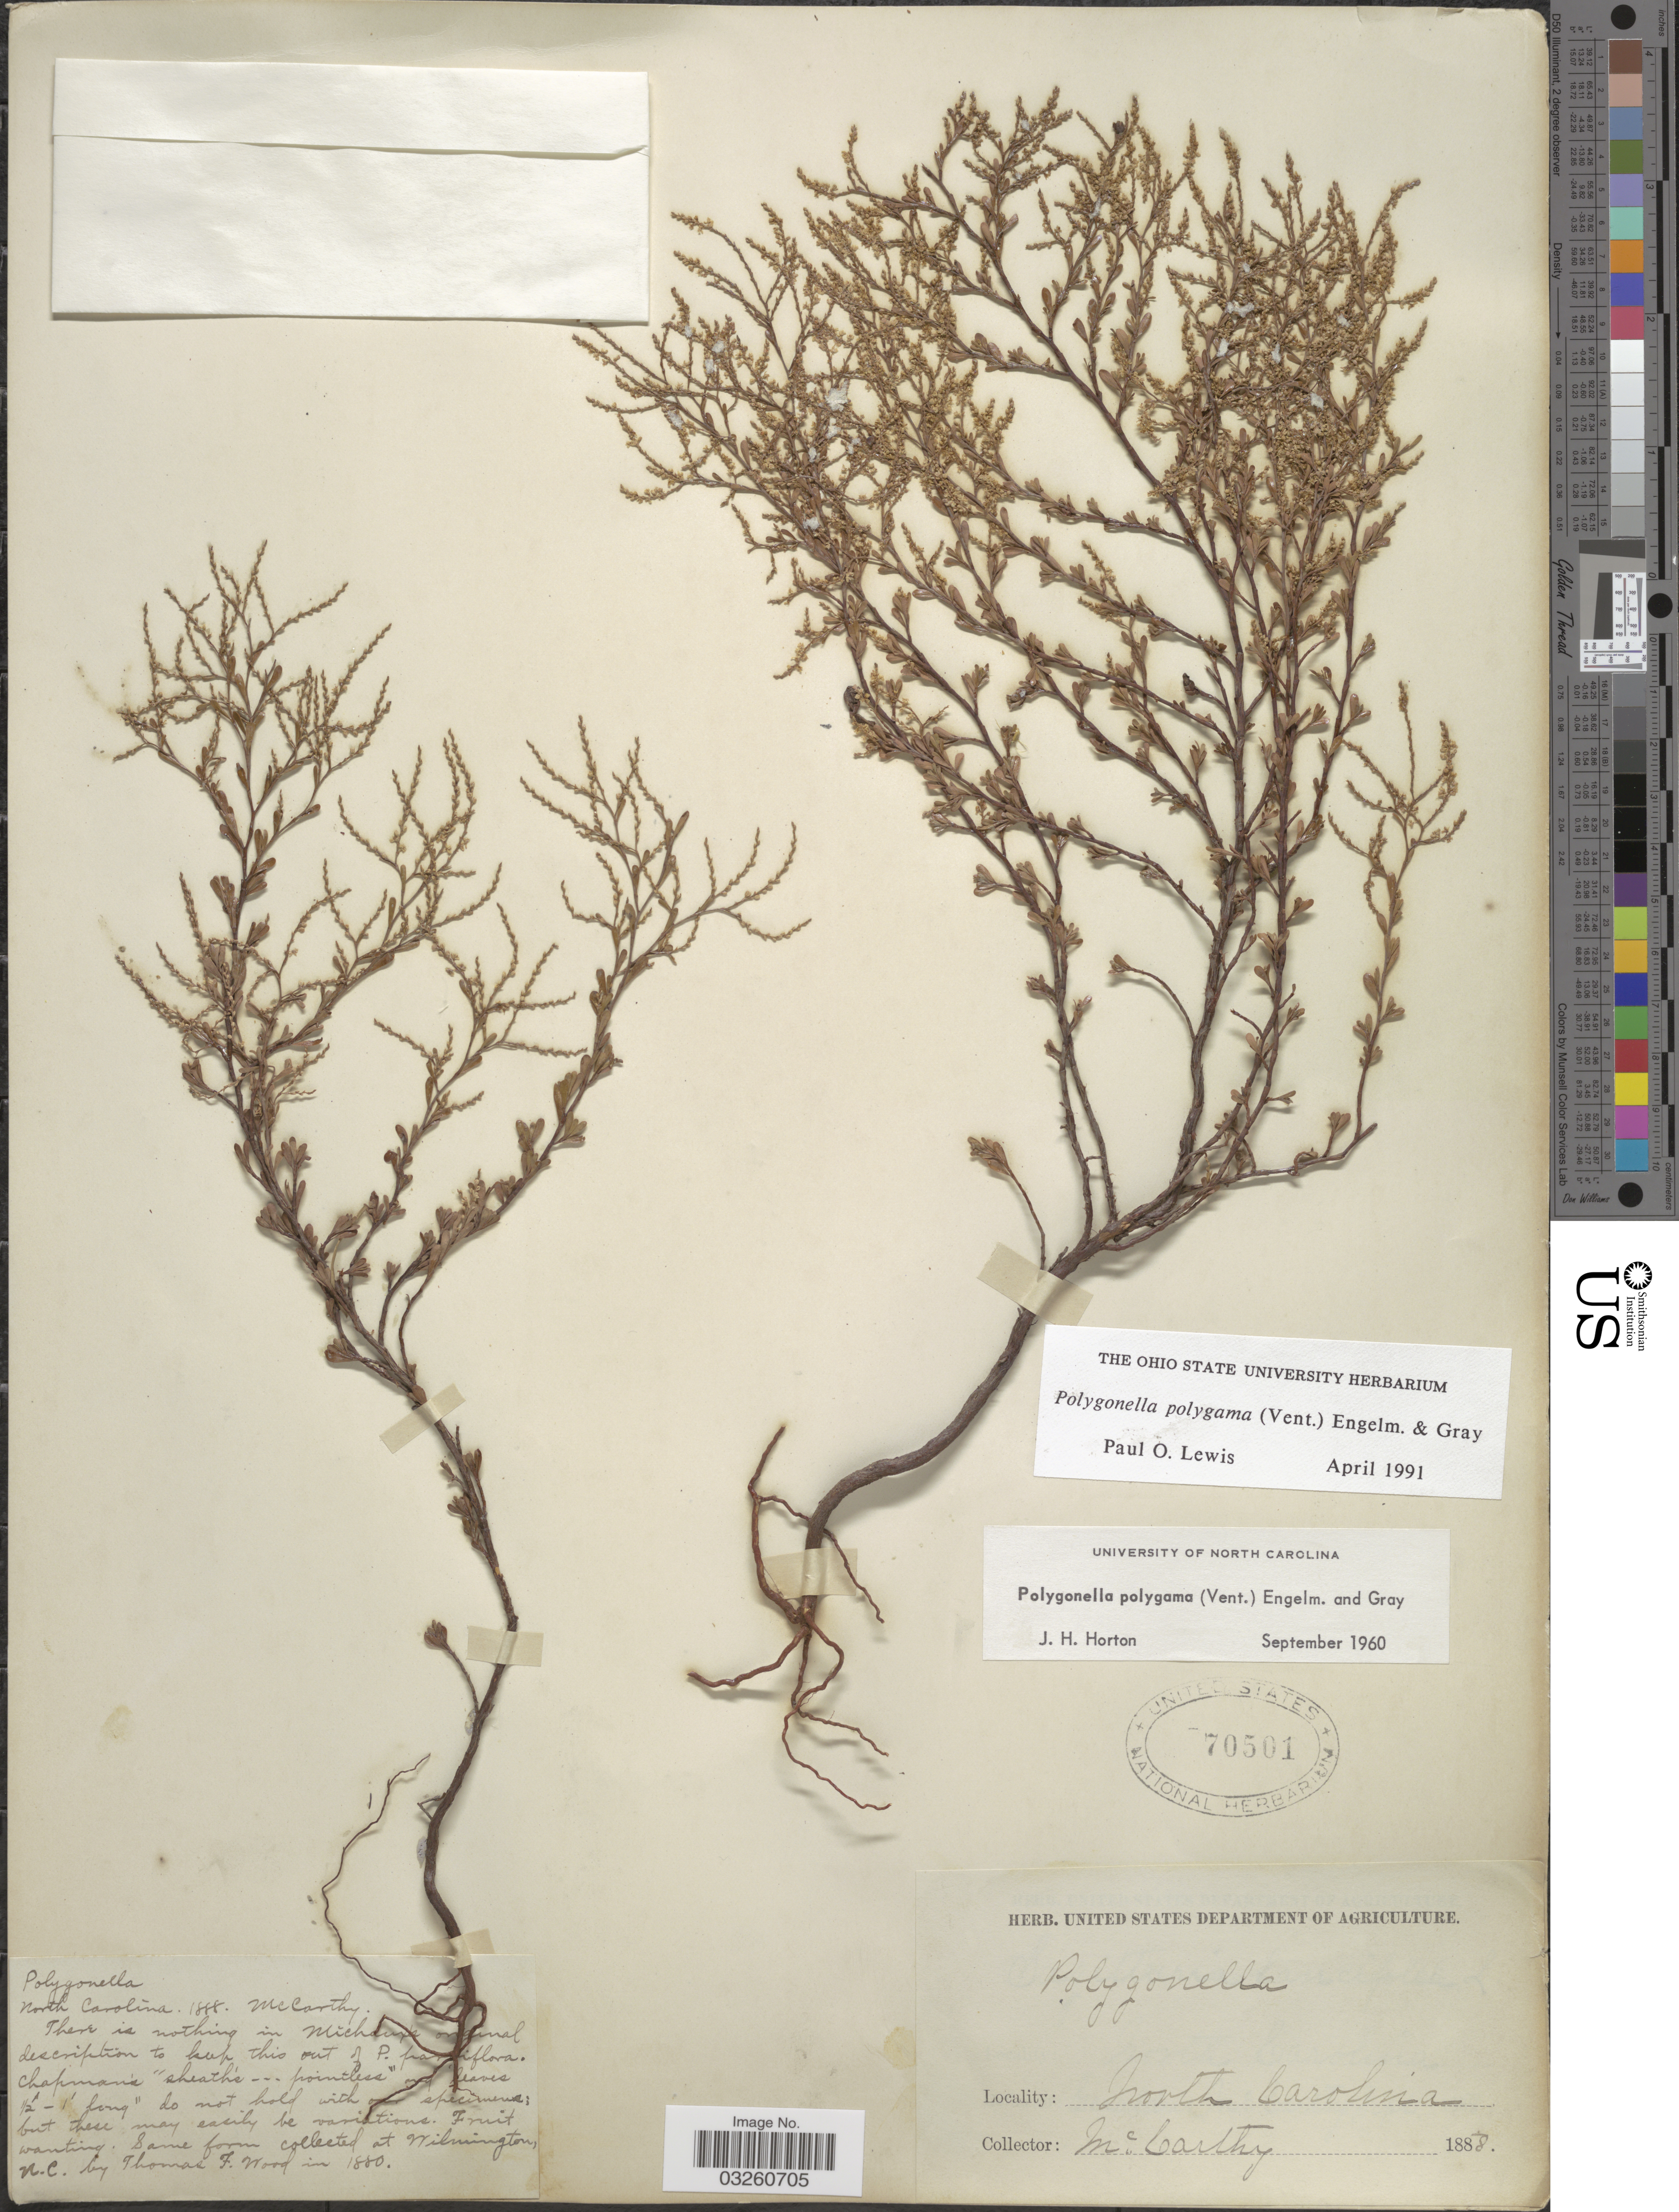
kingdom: Plantae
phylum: Tracheophyta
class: Magnoliopsida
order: Caryophyllales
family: Polygonaceae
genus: Polygonella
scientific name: Polygonella polygama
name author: (Vent.) Engelm. & A. Gray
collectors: -- McCarthy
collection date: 1888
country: United States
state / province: North Carolina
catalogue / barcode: US 70501